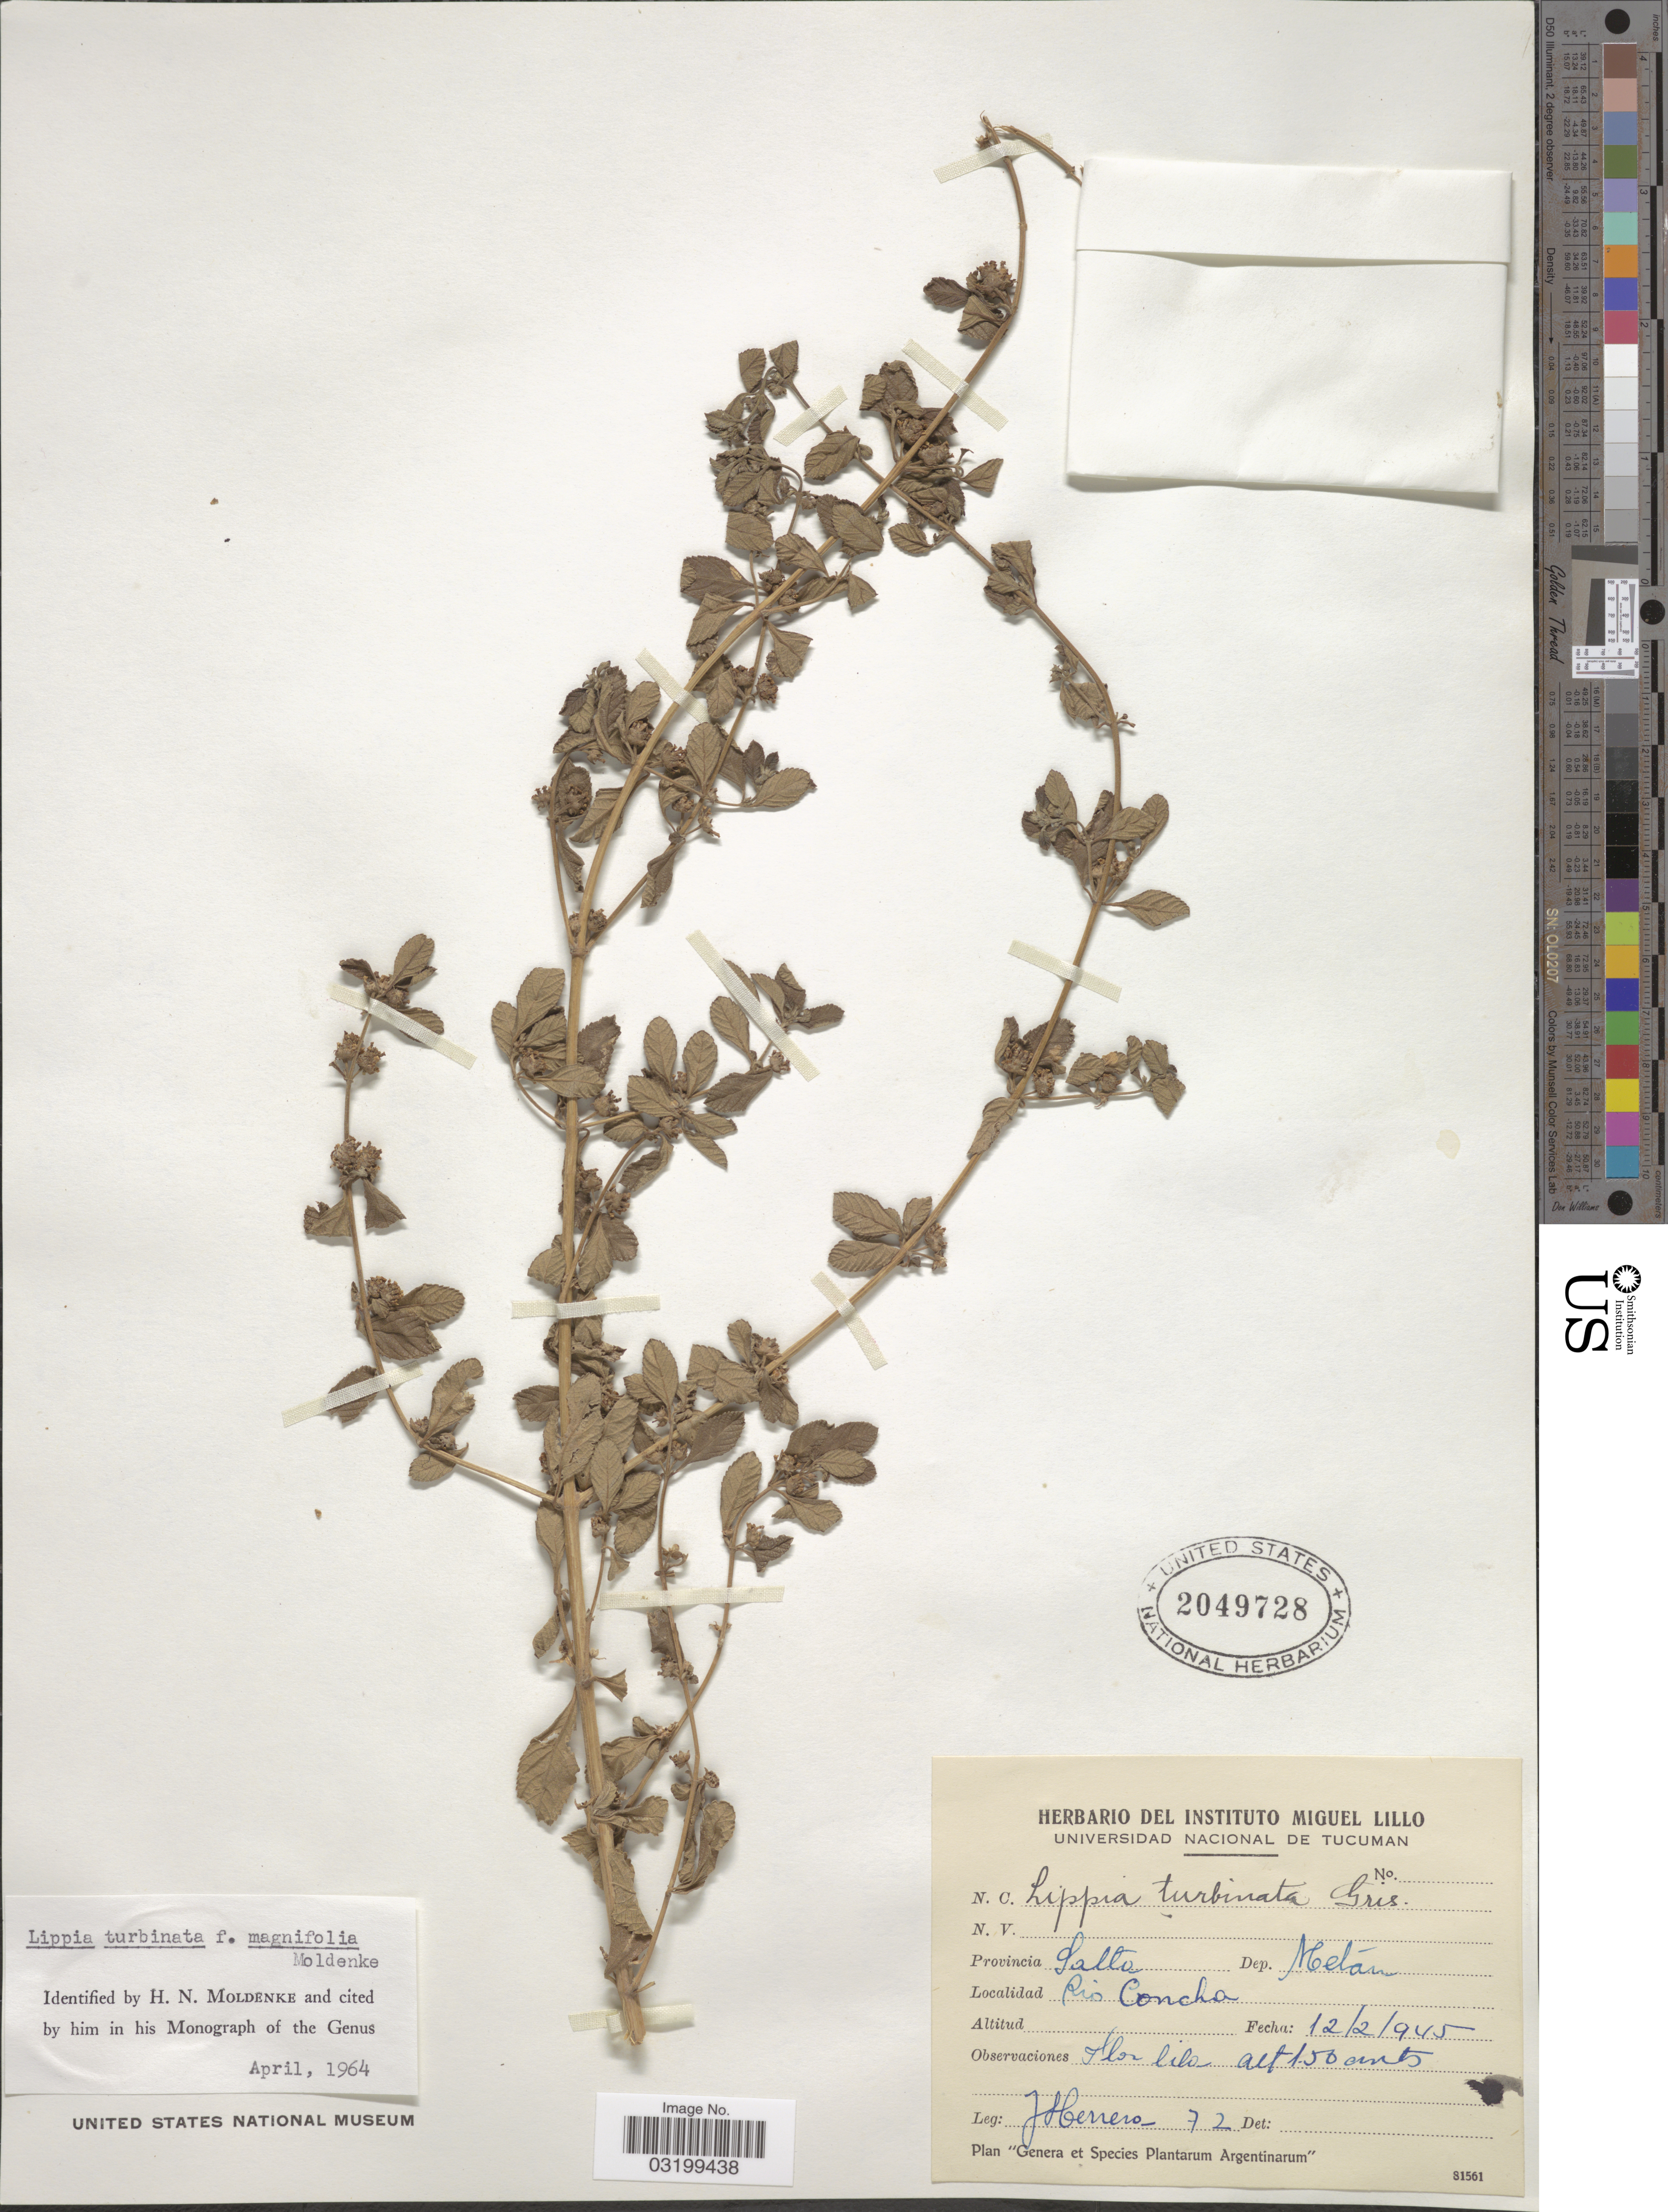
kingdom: Plantae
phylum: Tracheophyta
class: Magnoliopsida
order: Lamiales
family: Verbenaceae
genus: Lippia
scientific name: Lippia turbinata f. magnifolia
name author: Moldenke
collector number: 72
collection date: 1945-02-12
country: Argentina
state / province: Salta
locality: Dep. Melán. Rio Concha.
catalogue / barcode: US 2049728